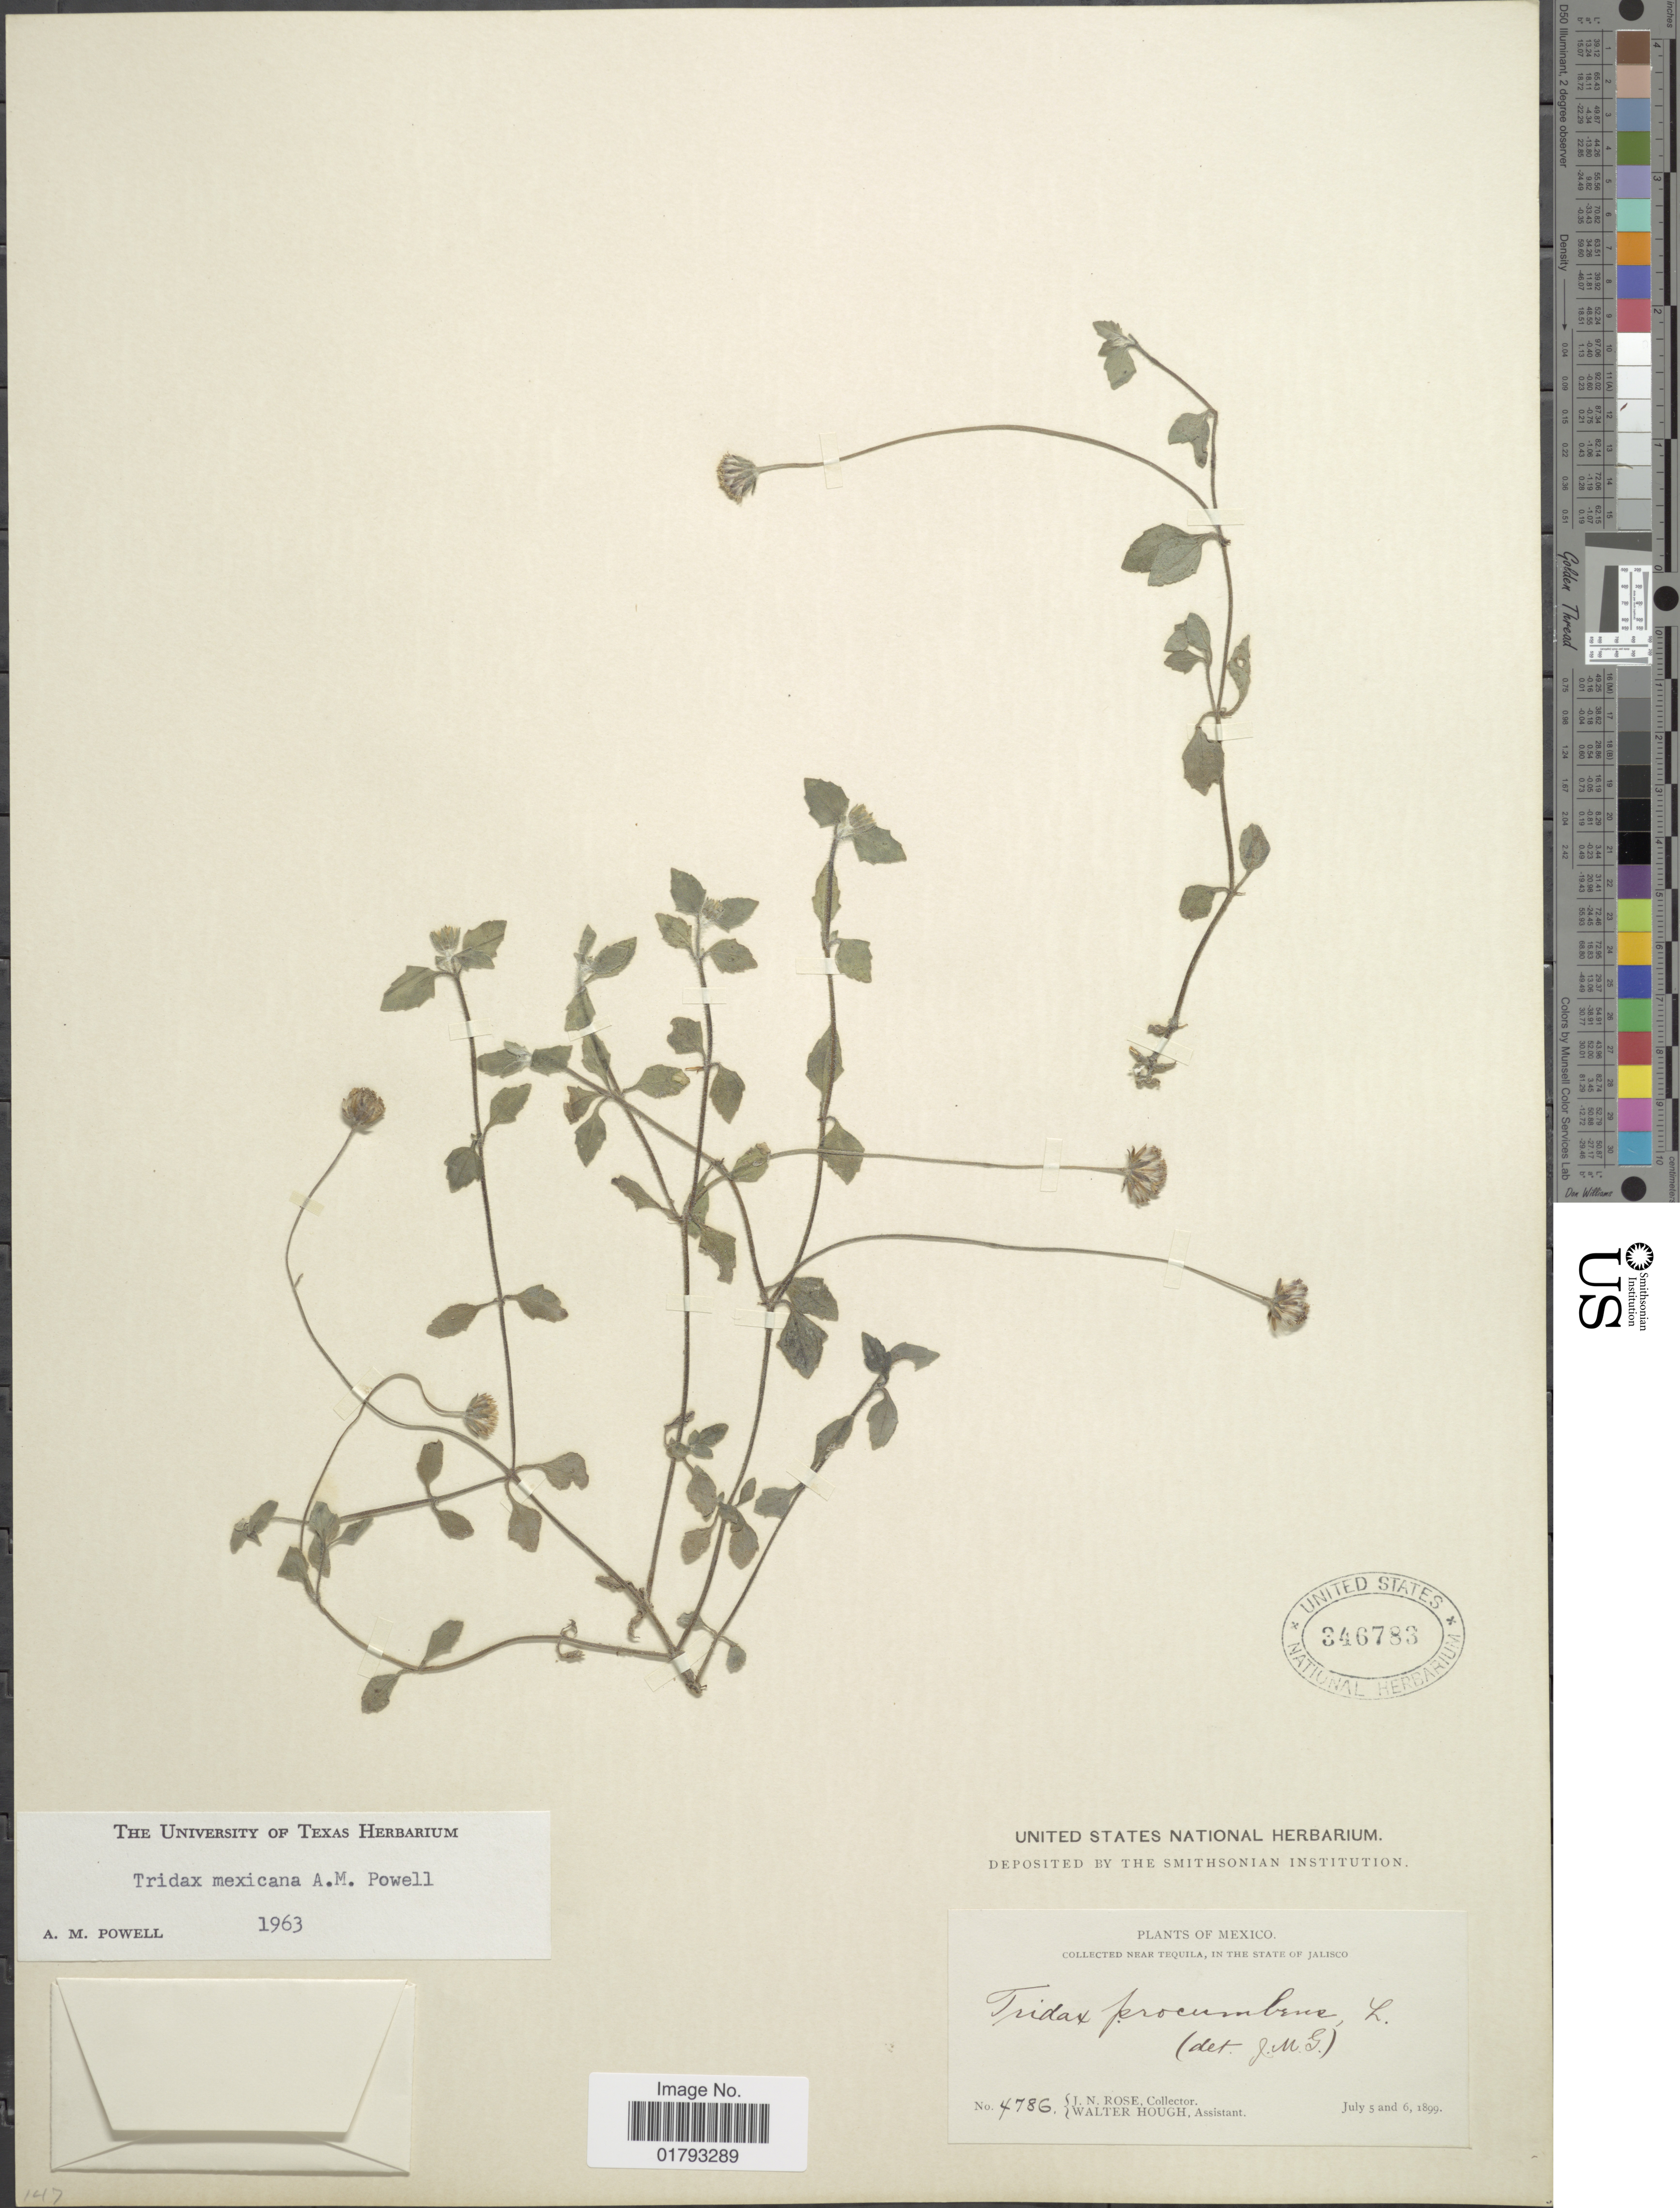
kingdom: Plantae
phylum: Tracheophyta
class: Magnoliopsida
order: Asterales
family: Asteraceae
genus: Tridax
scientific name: Tridax mexicana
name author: A.M. Powell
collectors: J. N. Rose & W. Hough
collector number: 4786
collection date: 1899-07-05/1899-07-06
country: Mexico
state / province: Jalisco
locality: Near Tequila, in the State of Jalisco.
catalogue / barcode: US 346783